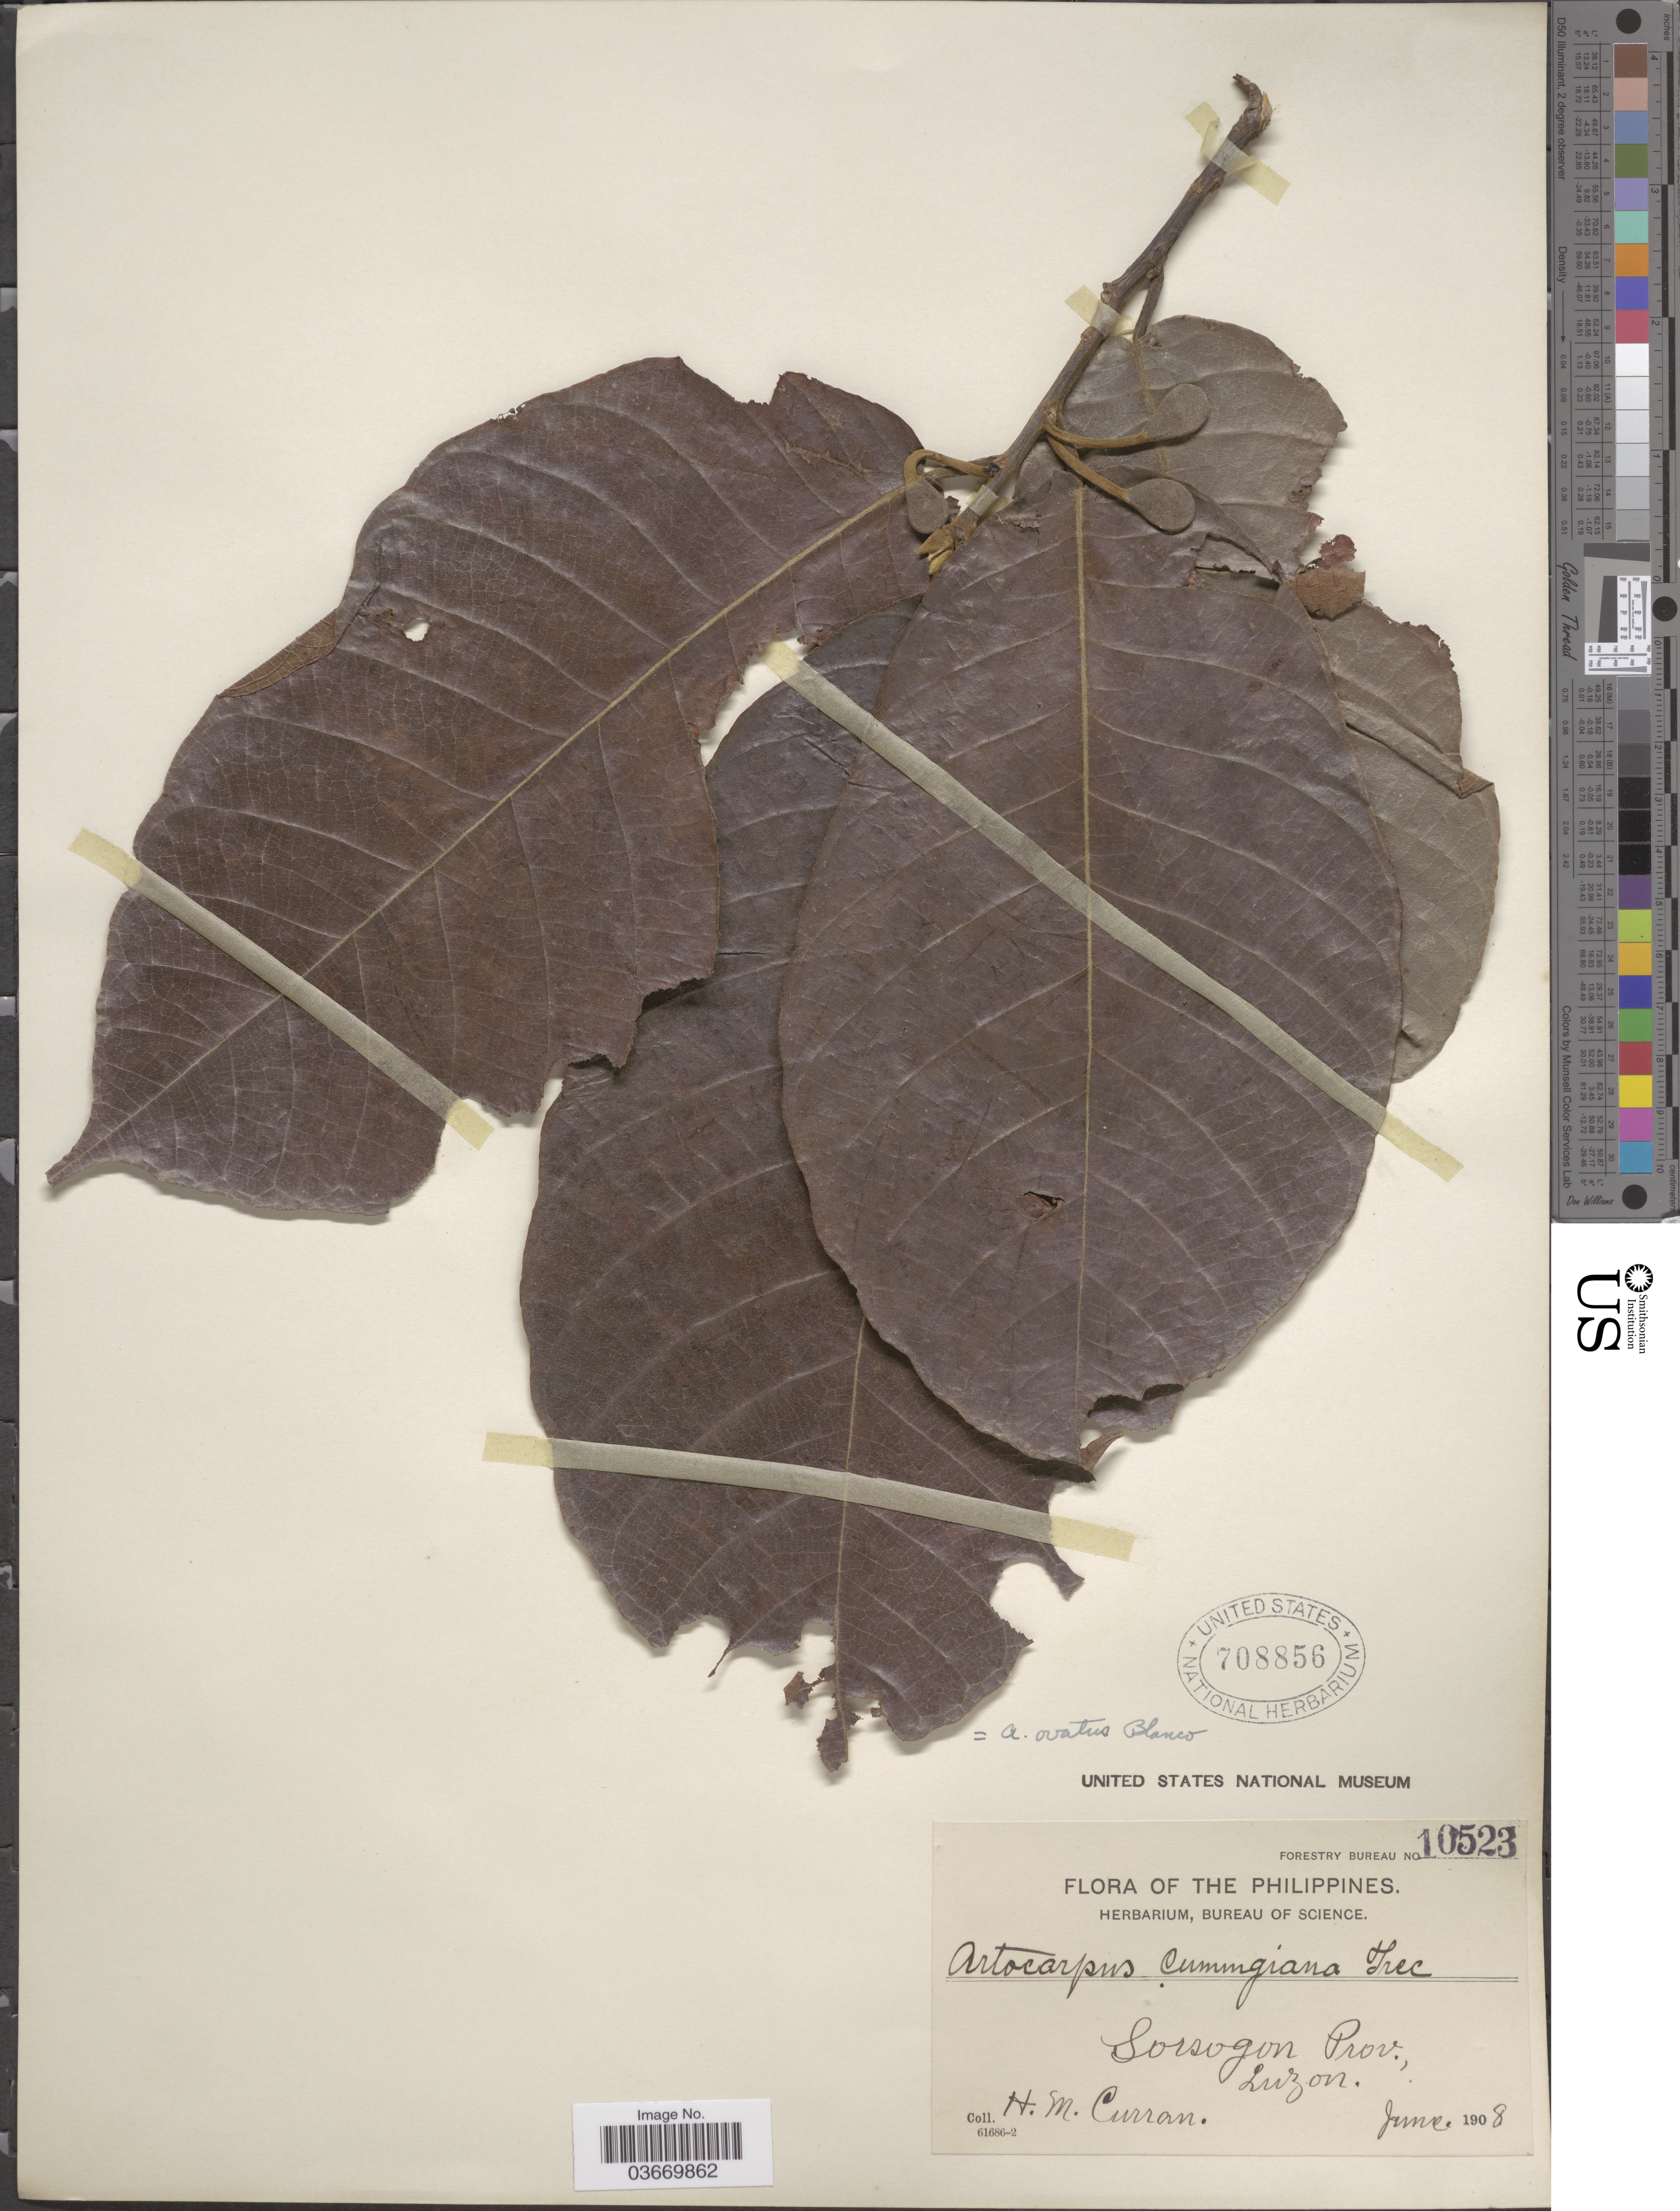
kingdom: Plantae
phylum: Tracheophyta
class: Magnoliopsida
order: Rosales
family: Moraceae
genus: Artocarpus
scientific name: Artocarpus ovatus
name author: Blanco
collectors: H. M. Curran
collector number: Forestry Bureau 10523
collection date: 1908-06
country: Philippines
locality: Sorsogon Prov., Luzon.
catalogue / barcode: US 708856